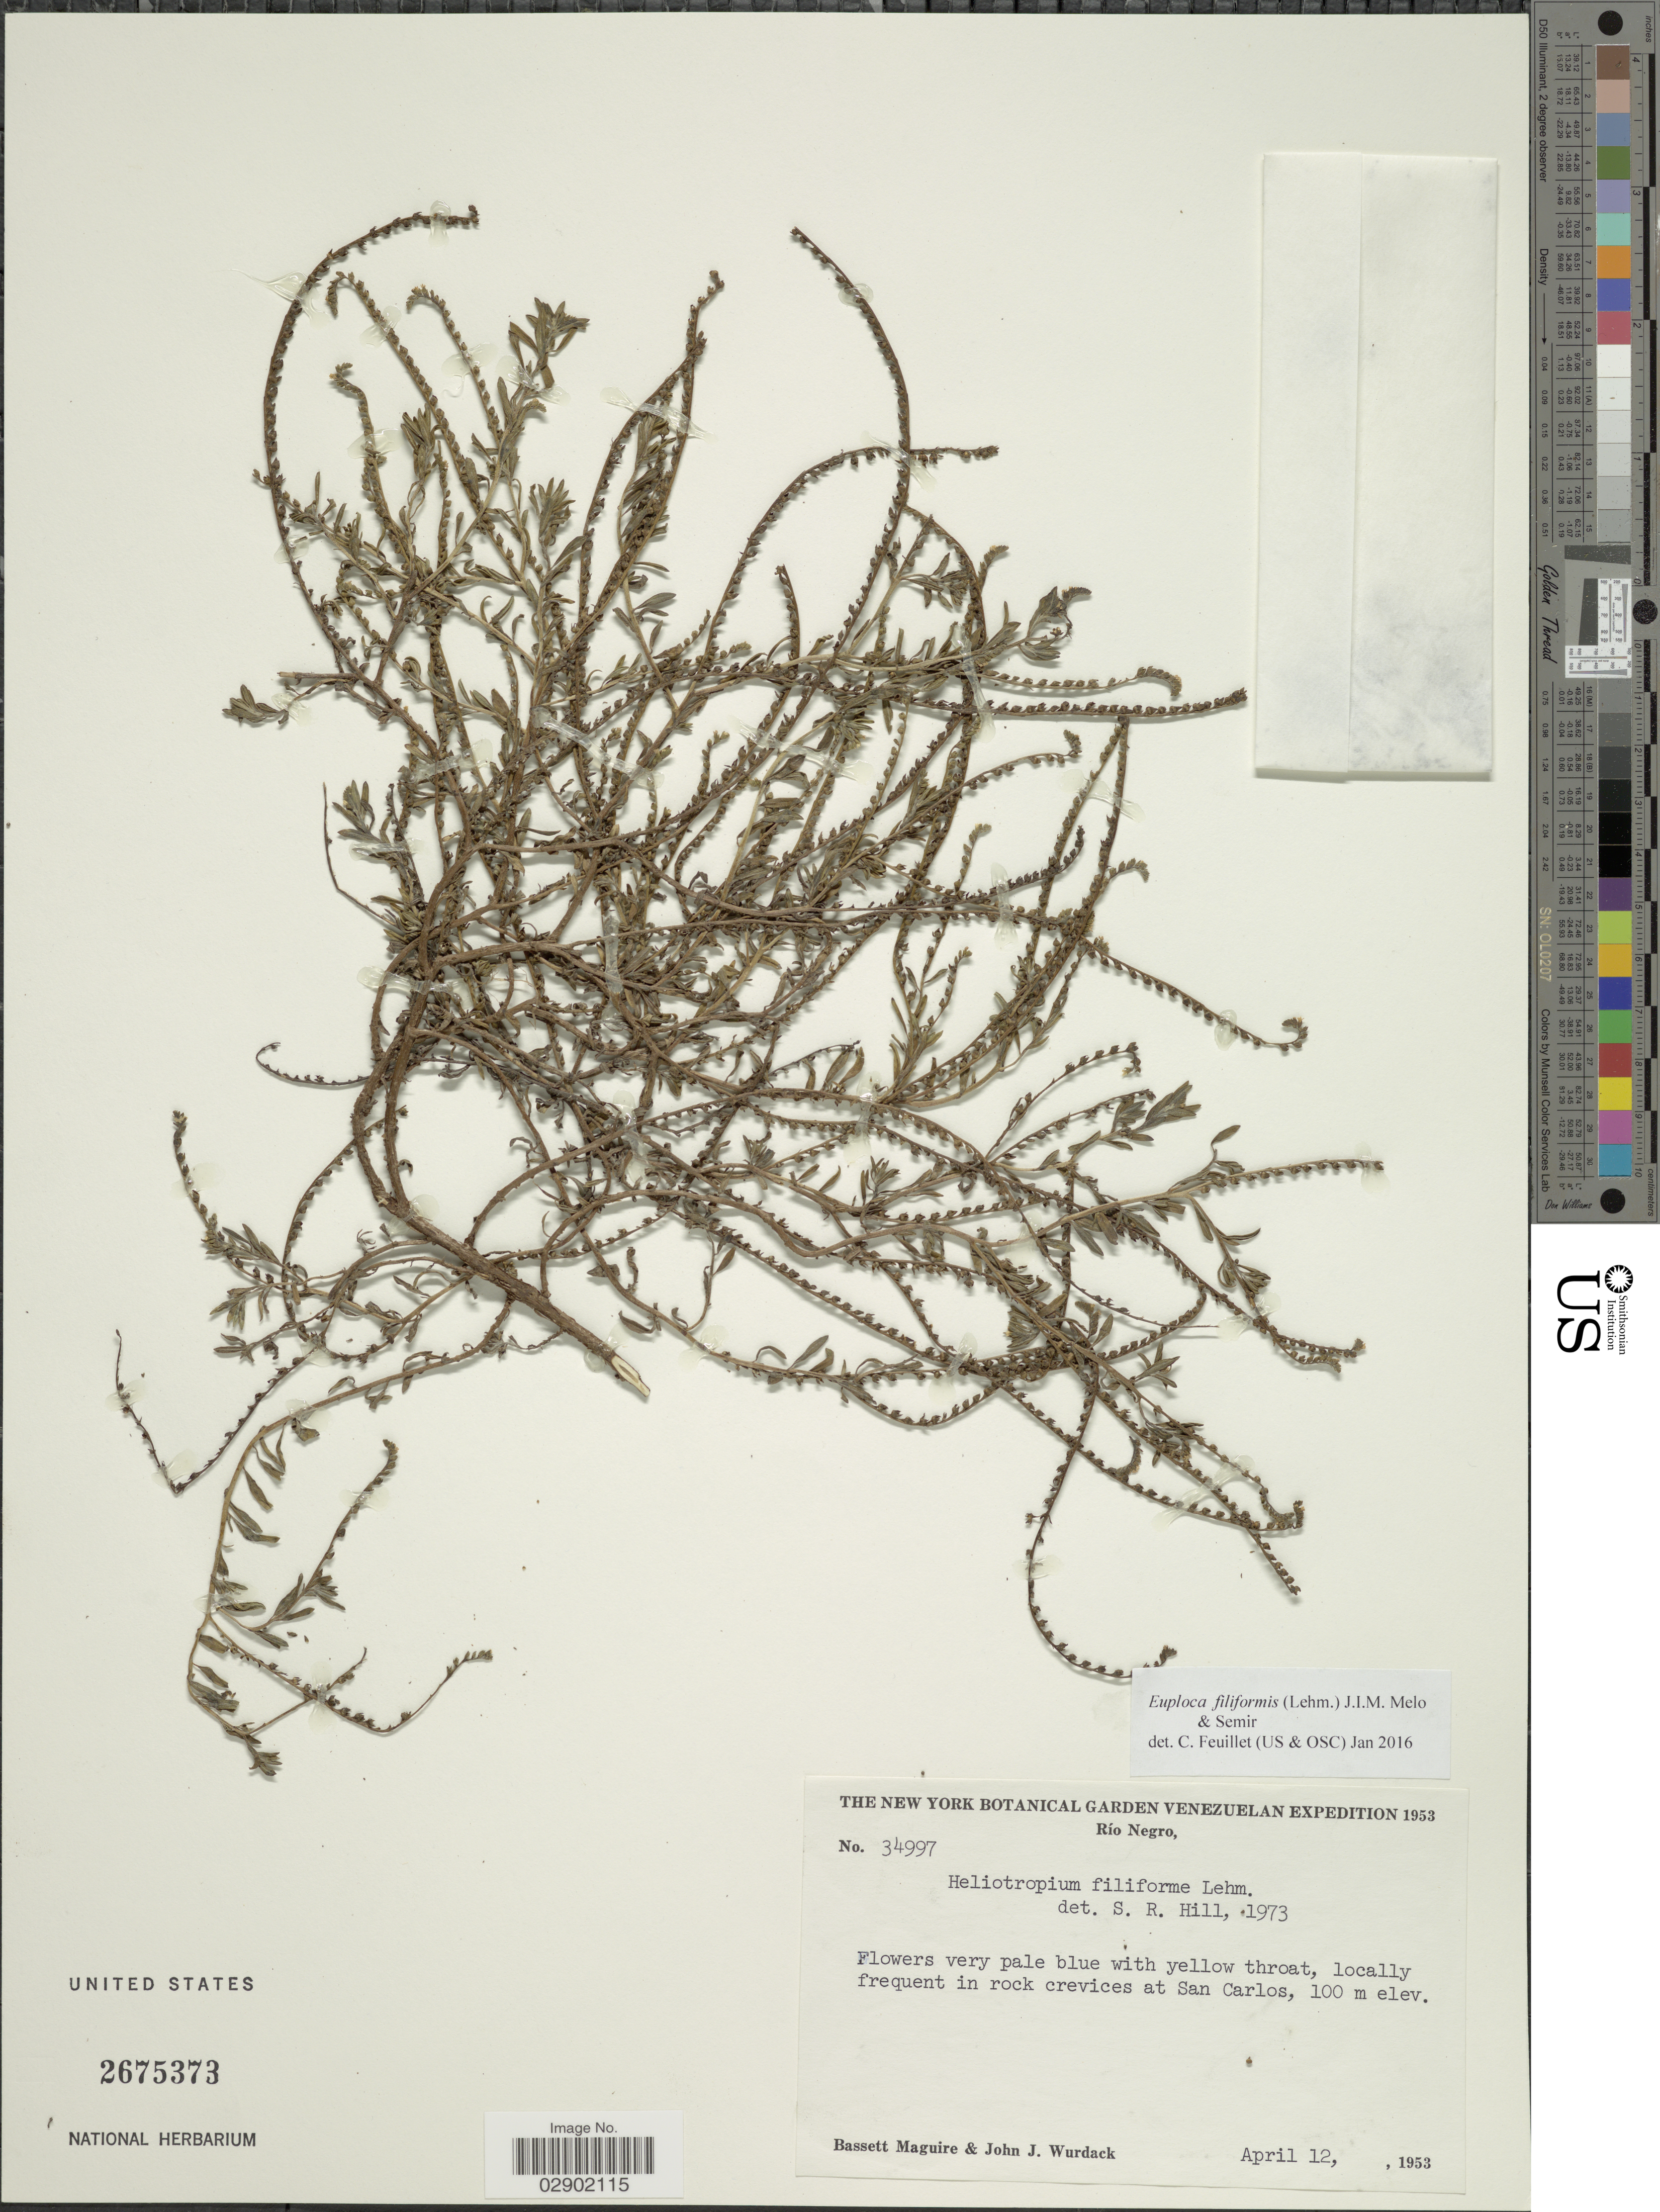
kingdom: Plantae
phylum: Tracheophyta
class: Magnoliopsida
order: Boraginales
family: Heliotropiaceae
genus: Euploca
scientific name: Euploca filiformis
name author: (Lehm.) J.I.M. Melo & Semir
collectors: B. Maguire & J. J. Wurdack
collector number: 34997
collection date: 1953-04-12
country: Venezuela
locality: Rio Negro. Frequent in rock crevices at San Carlos.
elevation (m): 100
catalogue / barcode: US 2675373